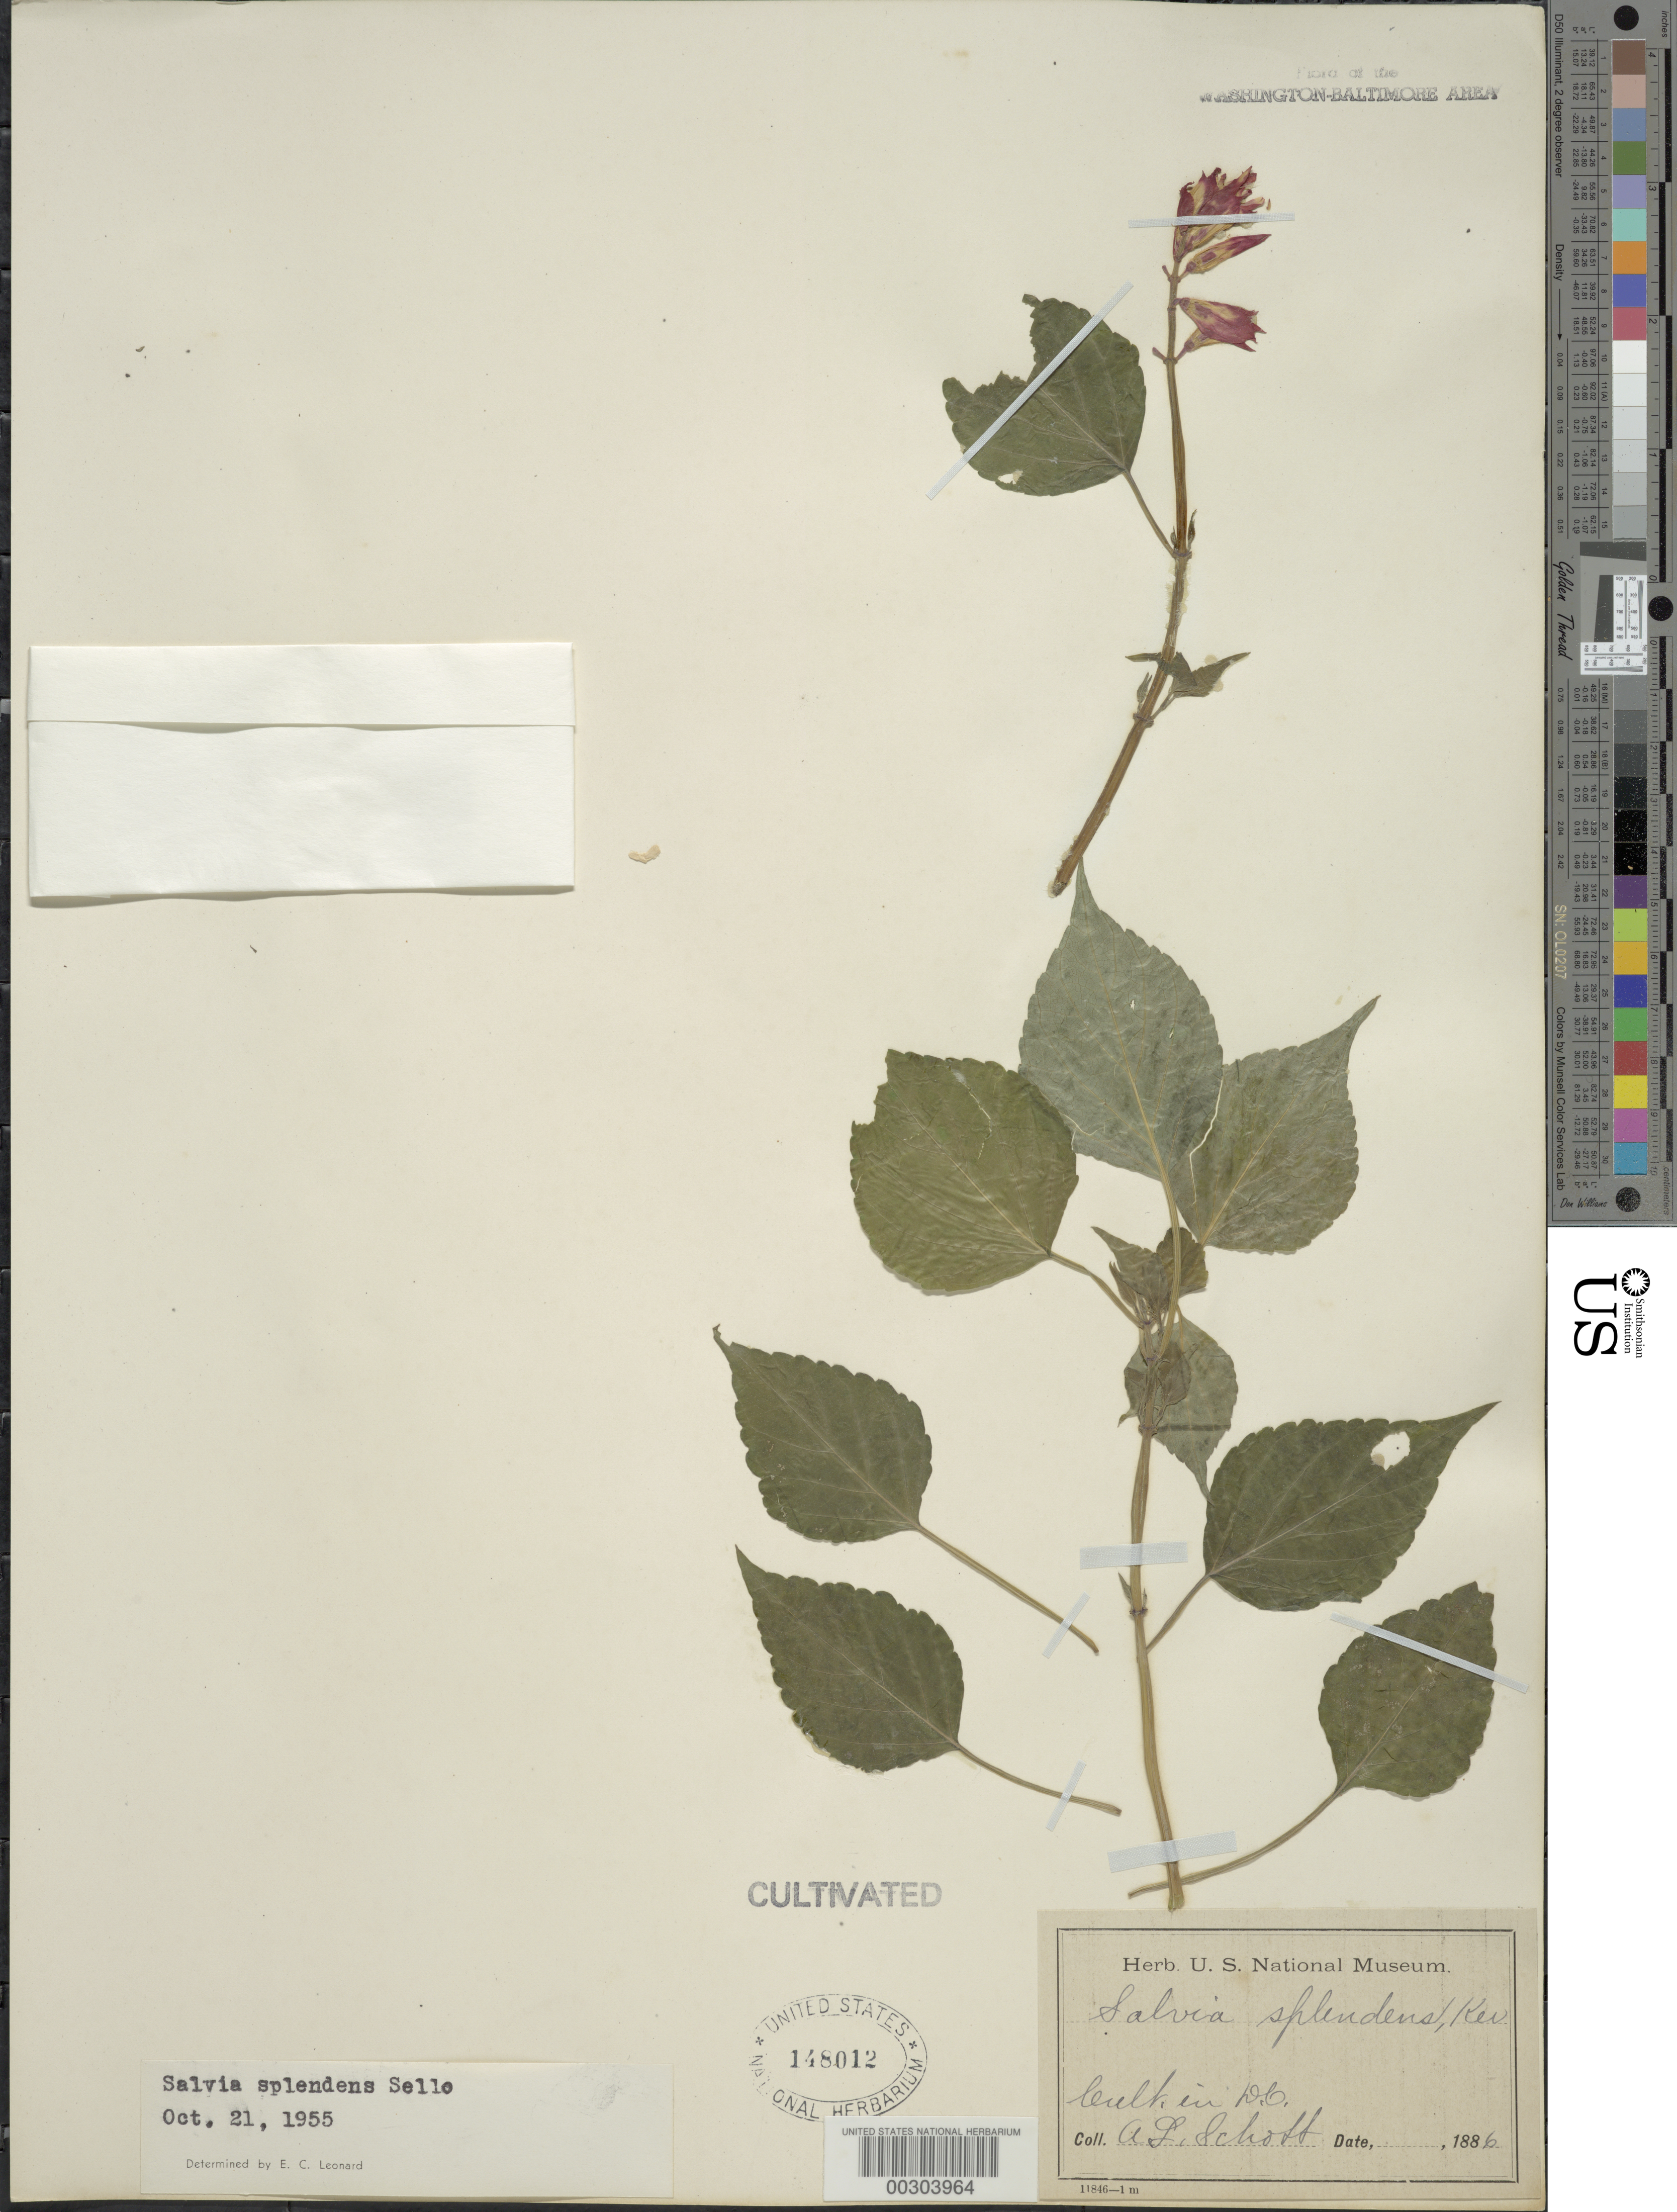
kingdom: Plantae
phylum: Tracheophyta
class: Magnoliopsida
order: Lamiales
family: Lamiaceae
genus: Salvia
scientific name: Salvia splendens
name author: Sellow ex Nees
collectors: A. L. Schott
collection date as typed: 1886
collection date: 1886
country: United States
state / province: District of Columbia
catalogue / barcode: US 148012